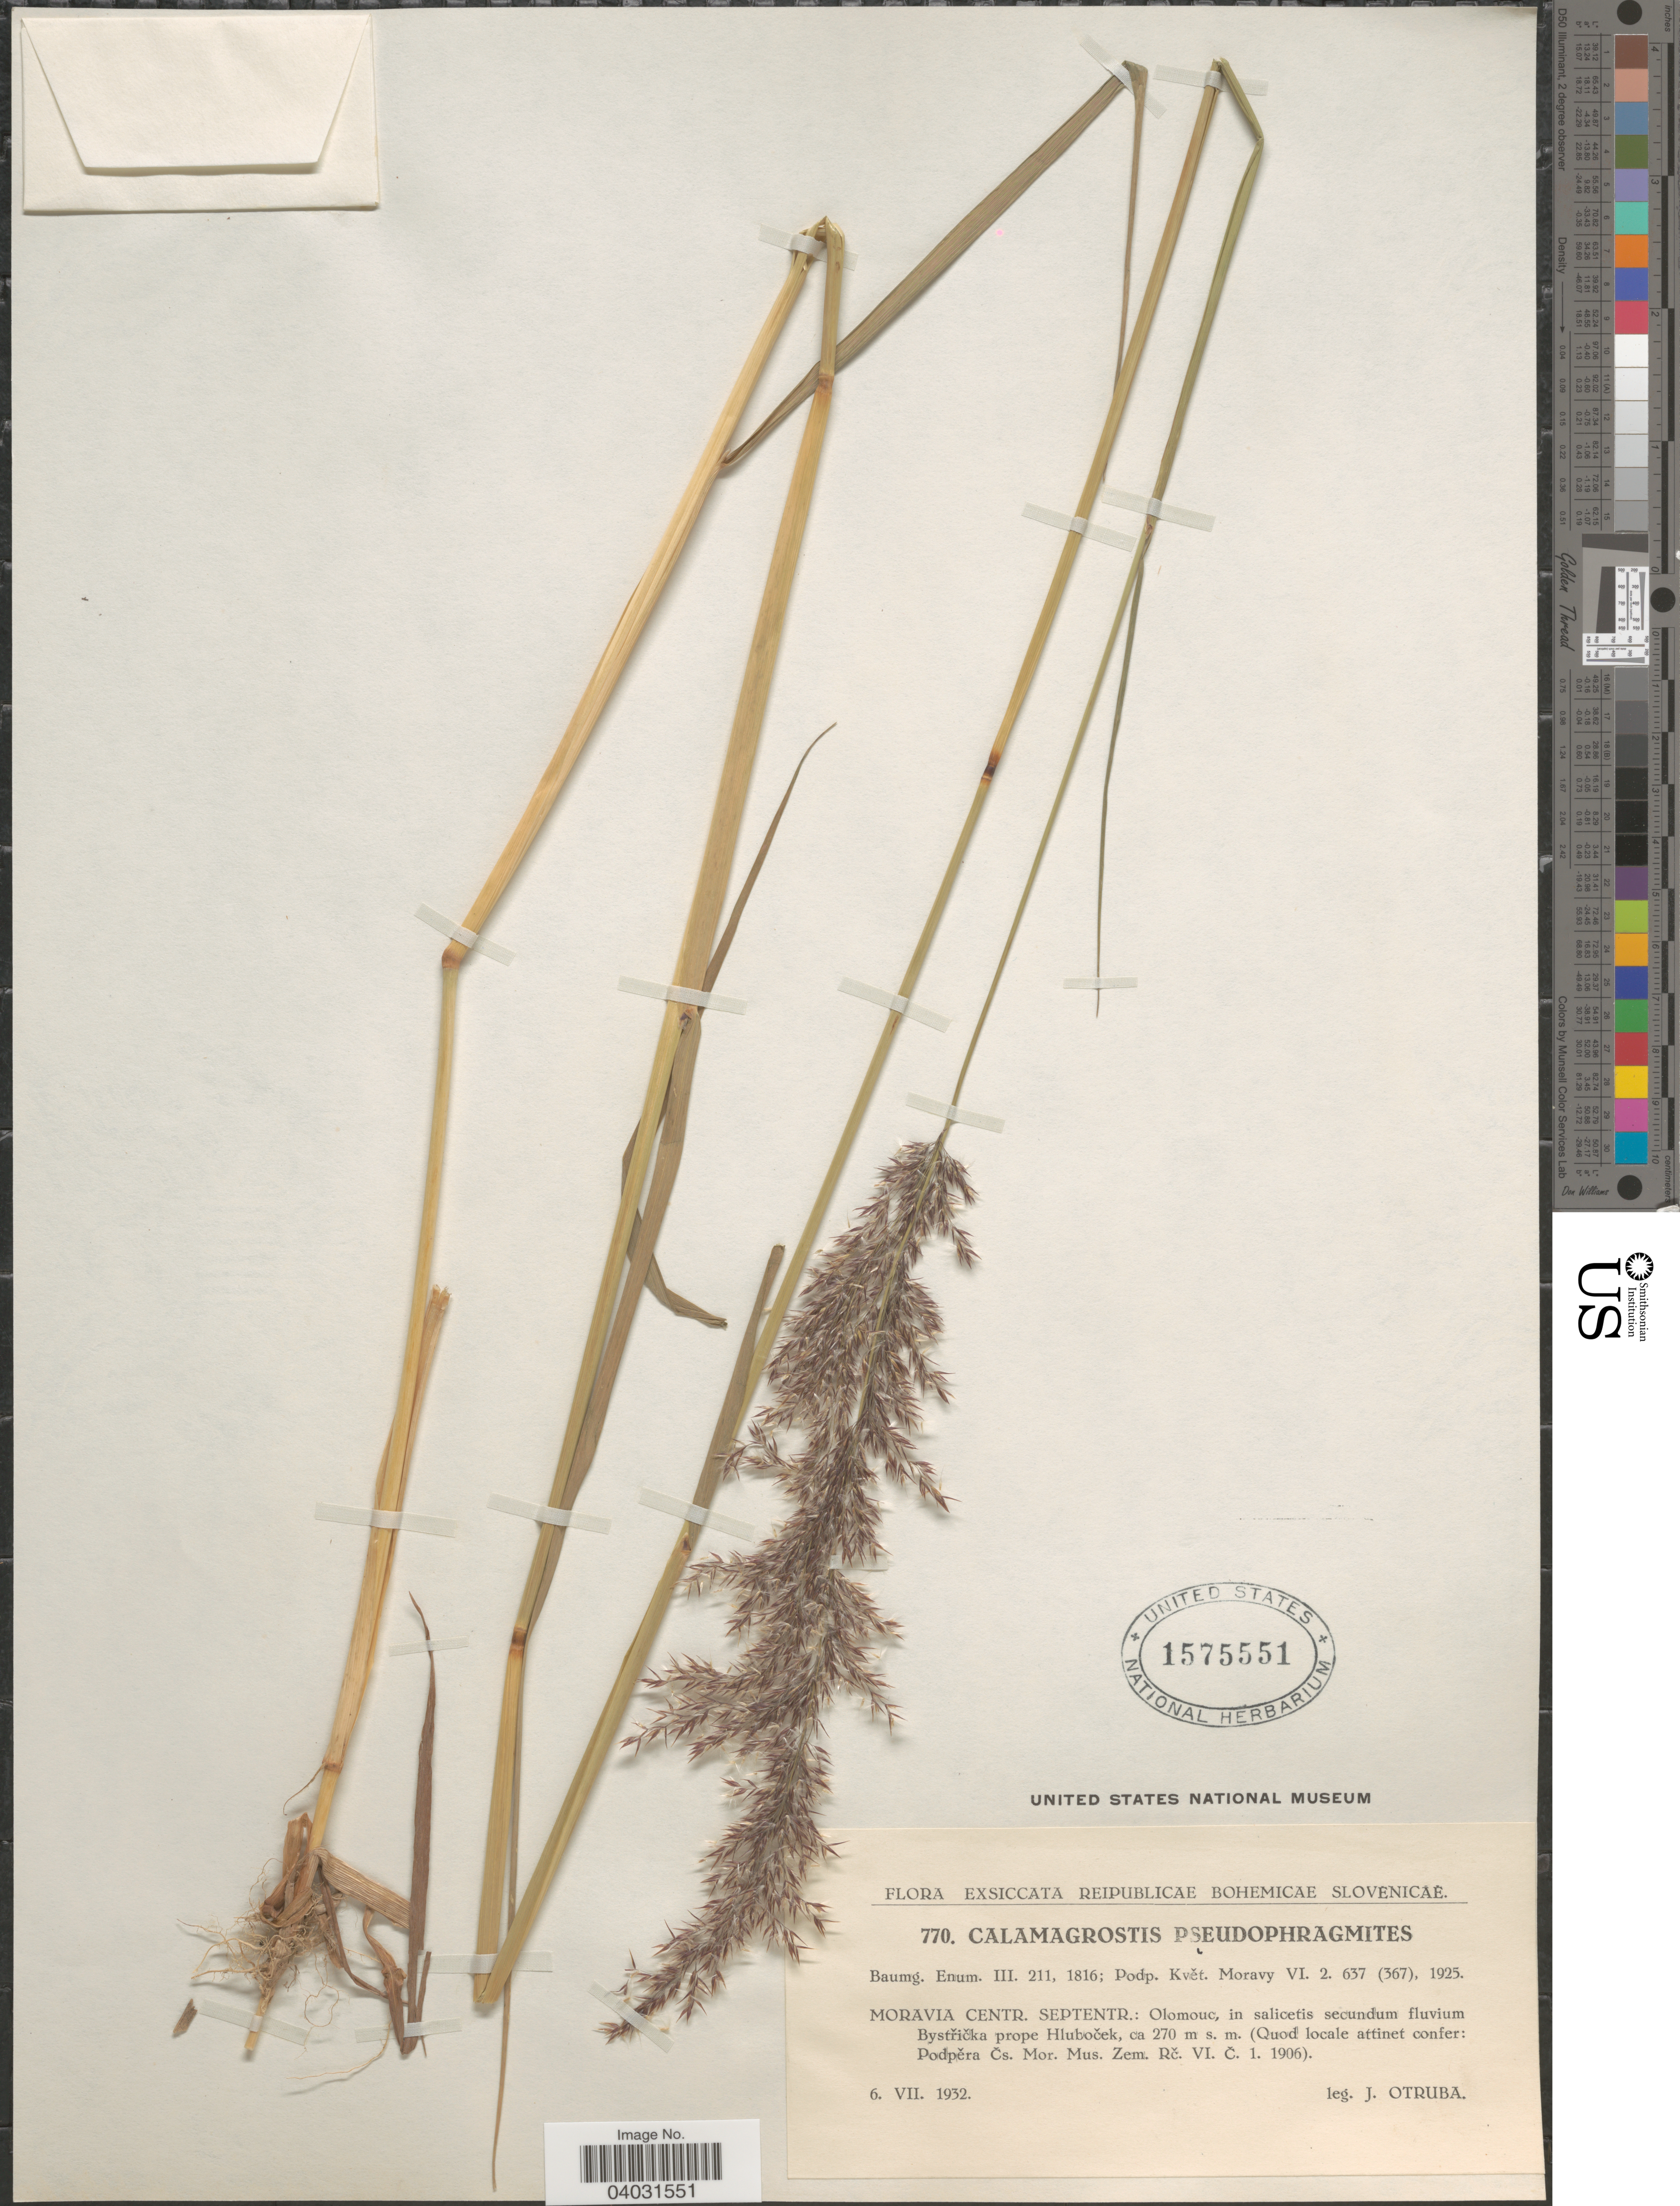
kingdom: Plantae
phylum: Tracheophyta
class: Liliopsida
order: Poales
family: Poaceae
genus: Calamagrostis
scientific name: Calamagrostis pseudophragmites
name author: (Haller f.) Koeler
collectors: J. Otruba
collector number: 770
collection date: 1932-07-06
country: Czechia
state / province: Olomouc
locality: Moravia Centr. Septentr.: in salicetis secundum fluvium Bystřička prope Hluboček.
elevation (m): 270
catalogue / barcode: US 1575551